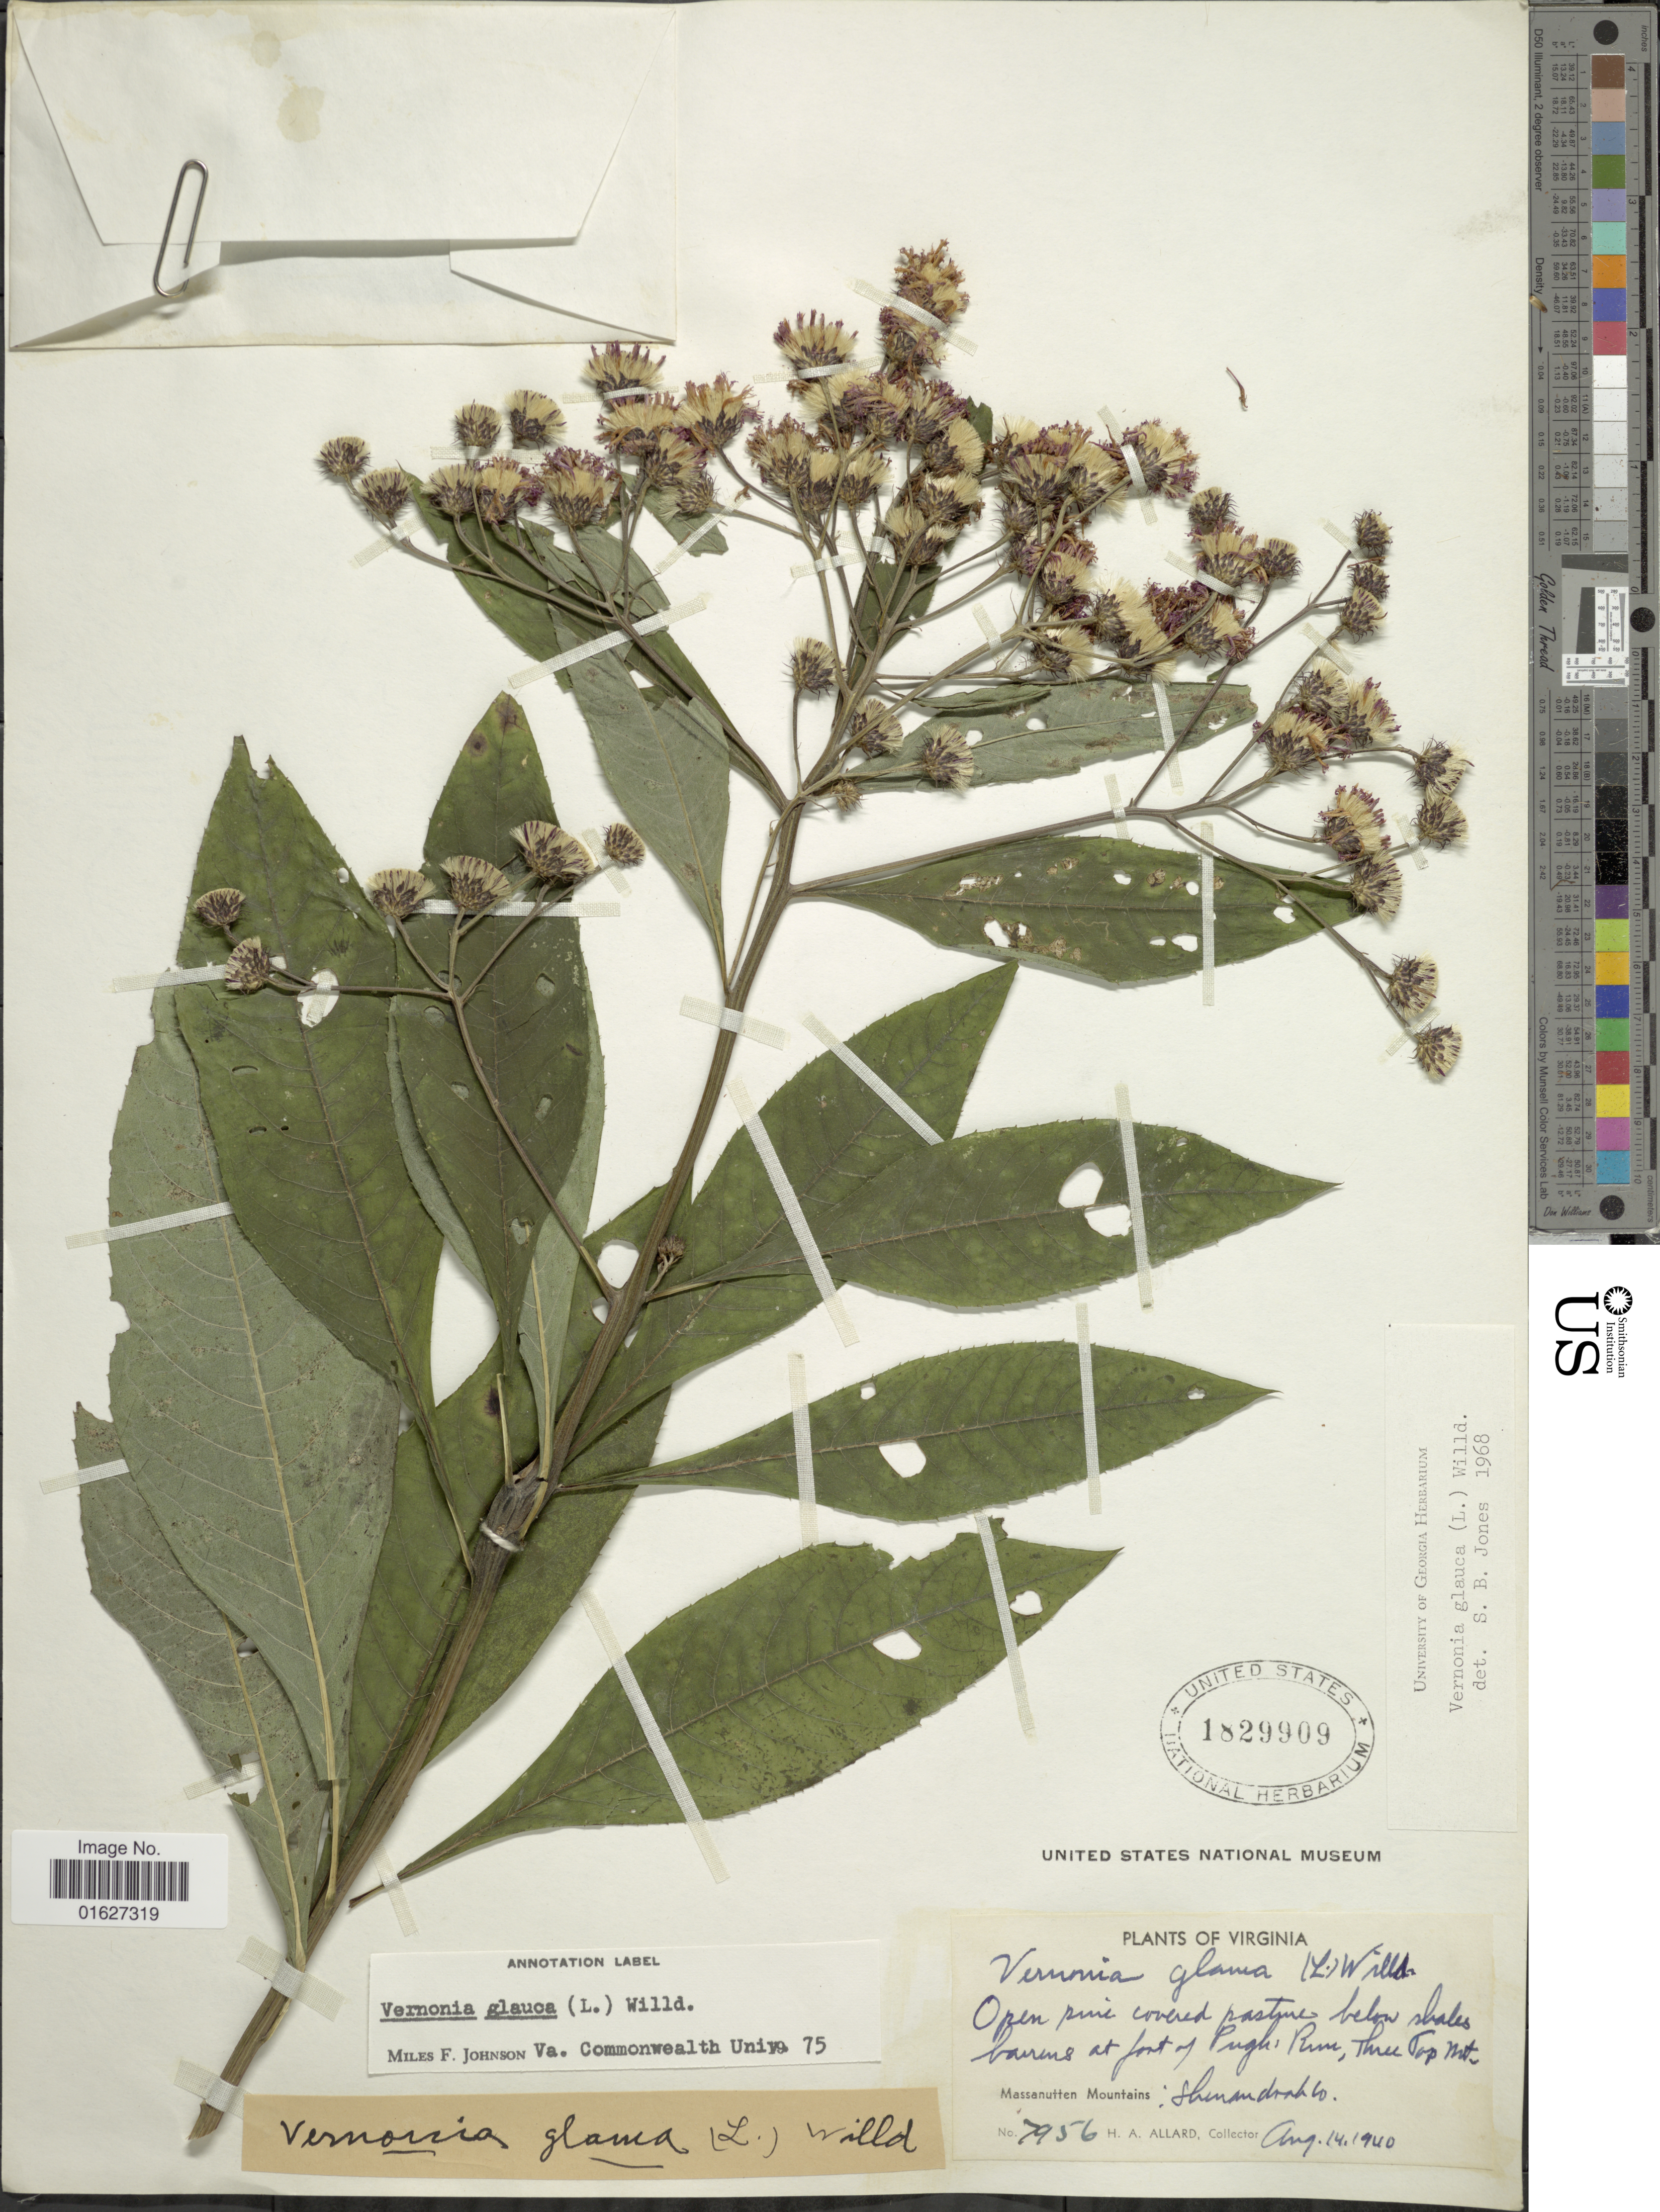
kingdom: Plantae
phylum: Tracheophyta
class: Magnoliopsida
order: Asterales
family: Asteraceae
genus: Vernonia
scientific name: Vernonia glauca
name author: (L.) Willd.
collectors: H. A. Allard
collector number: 7956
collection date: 1940-08-14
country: United States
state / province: Virginia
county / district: Shenandoah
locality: Open pine covered pasture below shales barrens at foot of Pugh Rum, Three Top Mt. Massanutten Mountains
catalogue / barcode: US 1829909